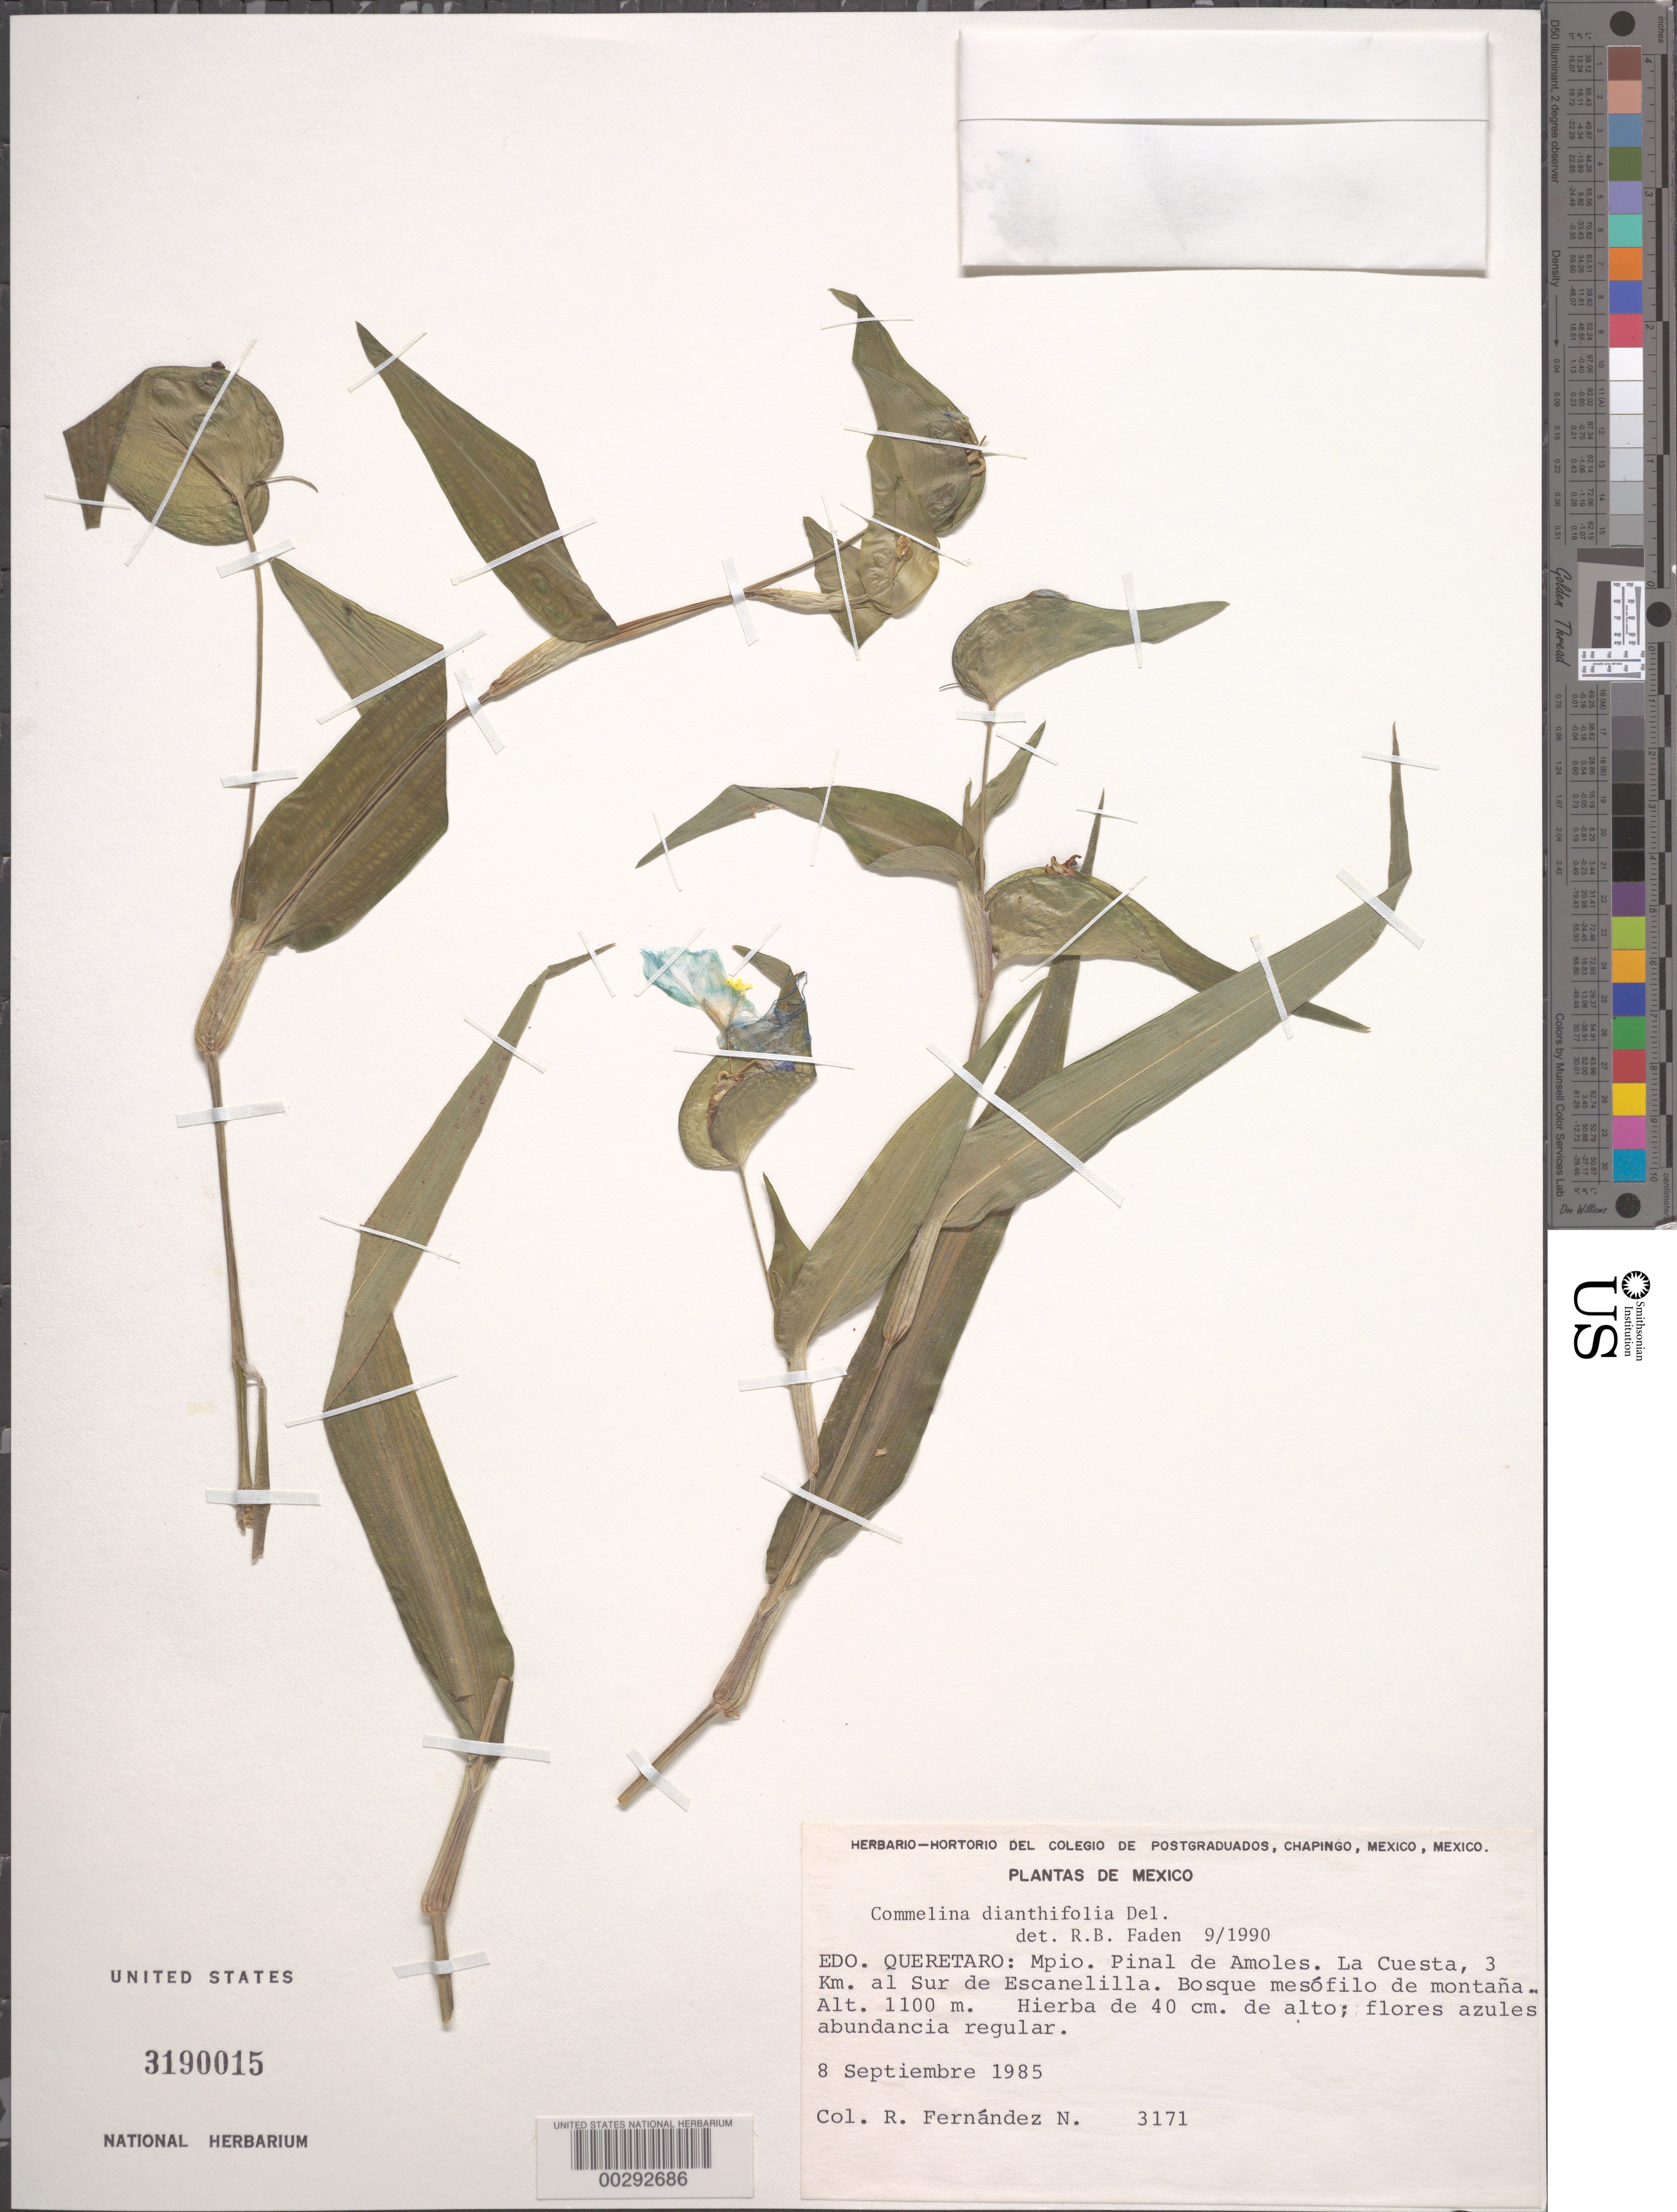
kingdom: Plantae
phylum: Tracheophyta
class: Liliopsida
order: Commelinales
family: Commelinaceae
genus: Commelina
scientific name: Commelina dianthifolia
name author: Redouté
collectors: R. Fernández Nava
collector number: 3171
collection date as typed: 08 Sep 1985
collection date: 1985-09-08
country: Mexico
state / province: Querétaro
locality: Pinal de Amoles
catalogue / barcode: US 3190015